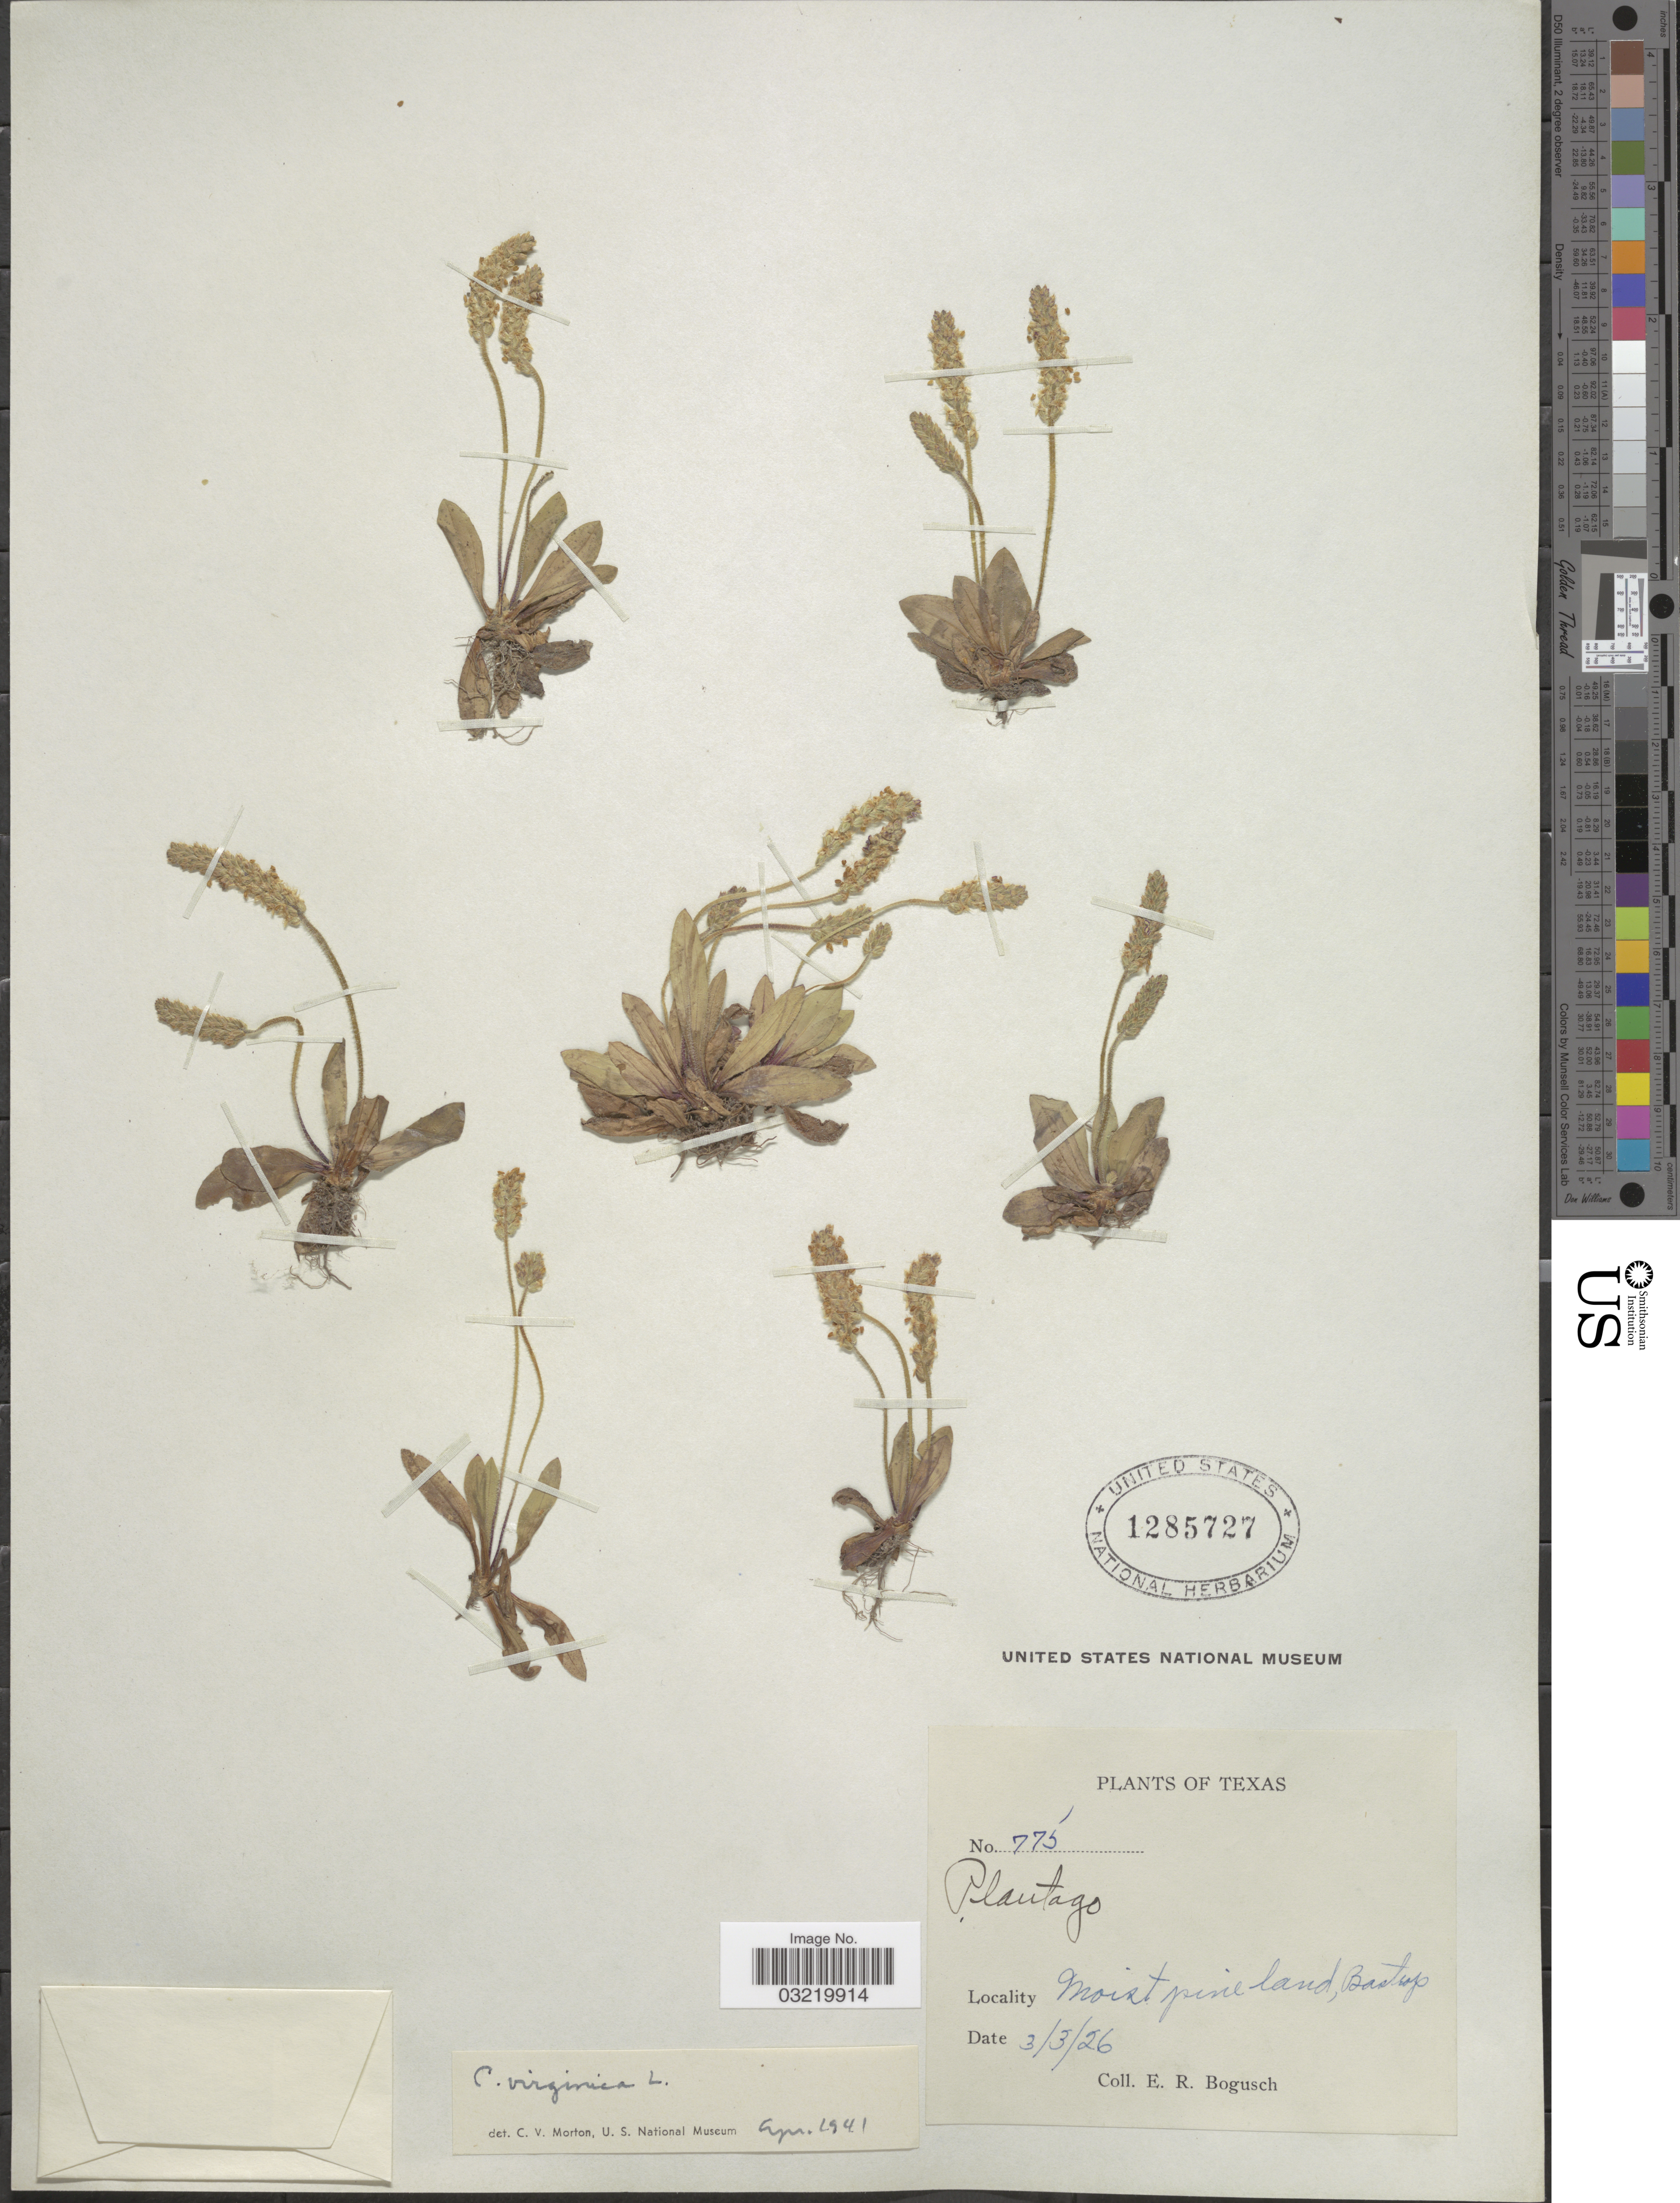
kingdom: Plantae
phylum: Tracheophyta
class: Magnoliopsida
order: Lamiales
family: Plantaginaceae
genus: Plantago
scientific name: Plantago virginica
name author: L.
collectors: E. Bogusch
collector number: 775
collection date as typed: Transcribed d/m/y: 3/3/26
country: United States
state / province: Texas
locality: Moist pine land, Bastup.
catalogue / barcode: US 1285727